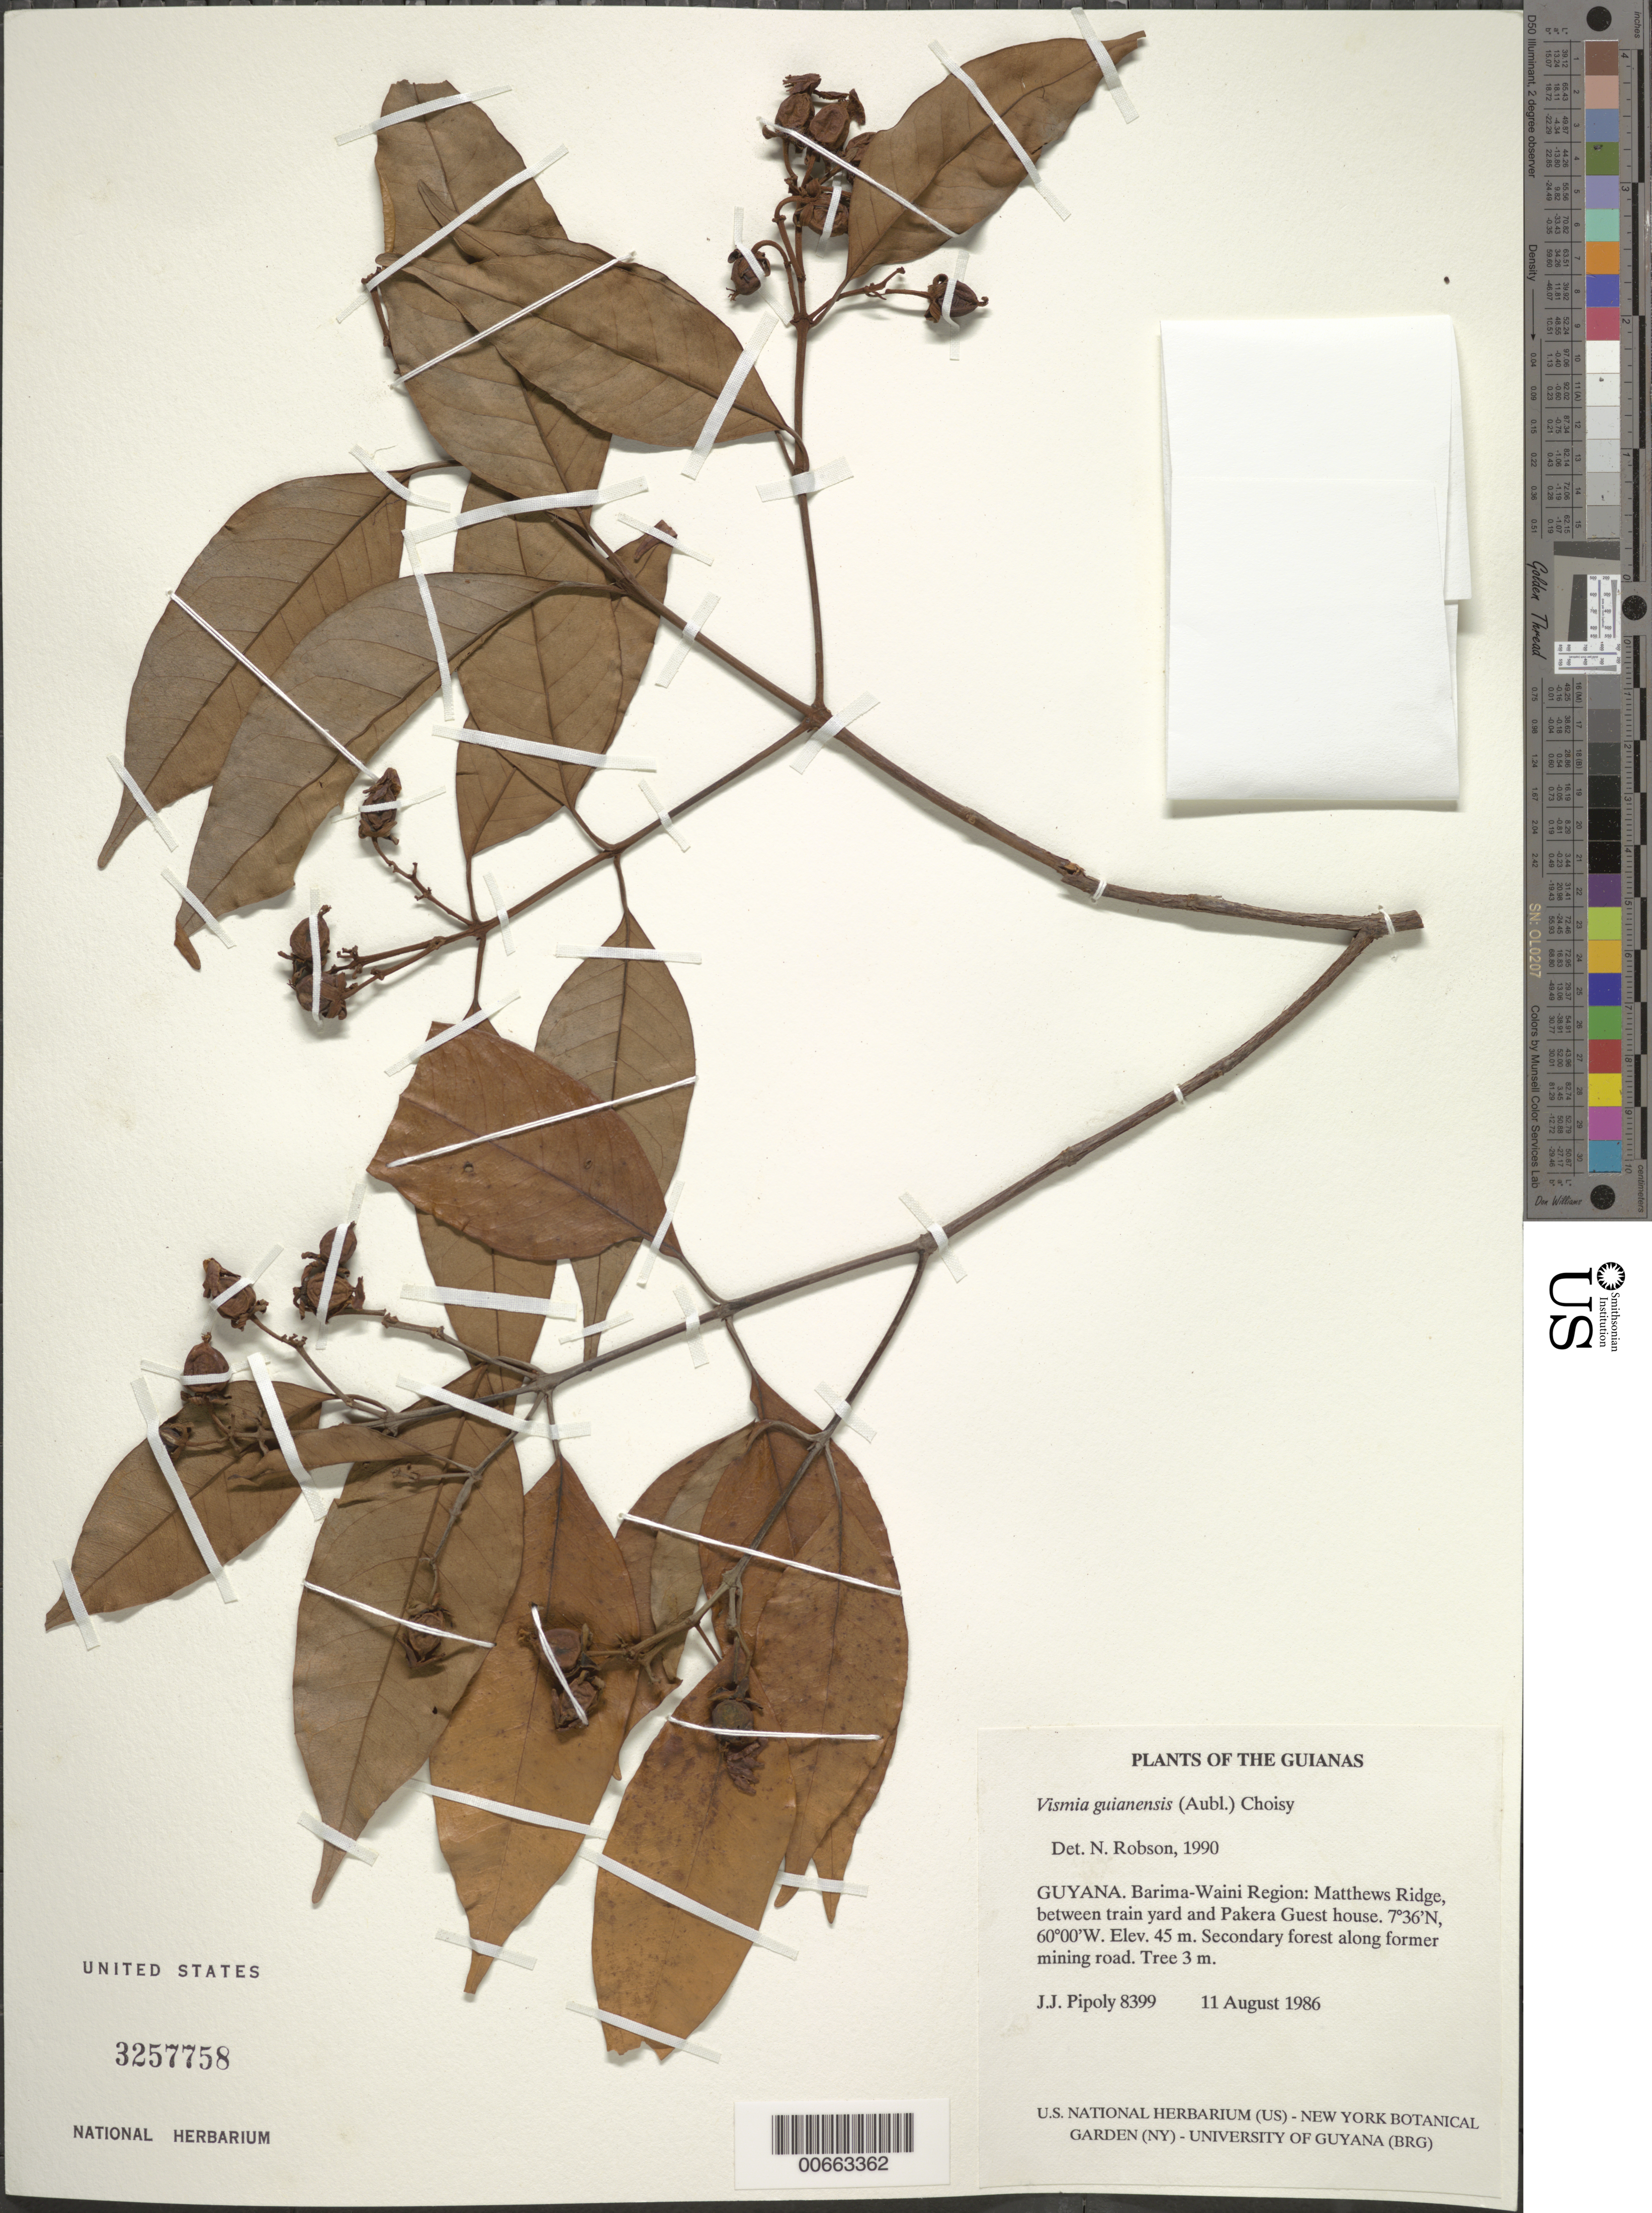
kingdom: Plantae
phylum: Tracheophyta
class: Magnoliopsida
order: Malpighiales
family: Hypericaceae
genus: Vismia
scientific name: Vismia guianensis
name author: (Aubl.) Pers.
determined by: Robson, Norman K. B.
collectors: J. J. Pipoly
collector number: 8399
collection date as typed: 11 August 1986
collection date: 1986-08-11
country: Guyana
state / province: Barima-Waini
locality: Matthews Ridge, between train yard and Pakera Guest house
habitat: Secondary forest along former mining road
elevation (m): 45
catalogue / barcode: US 3257758